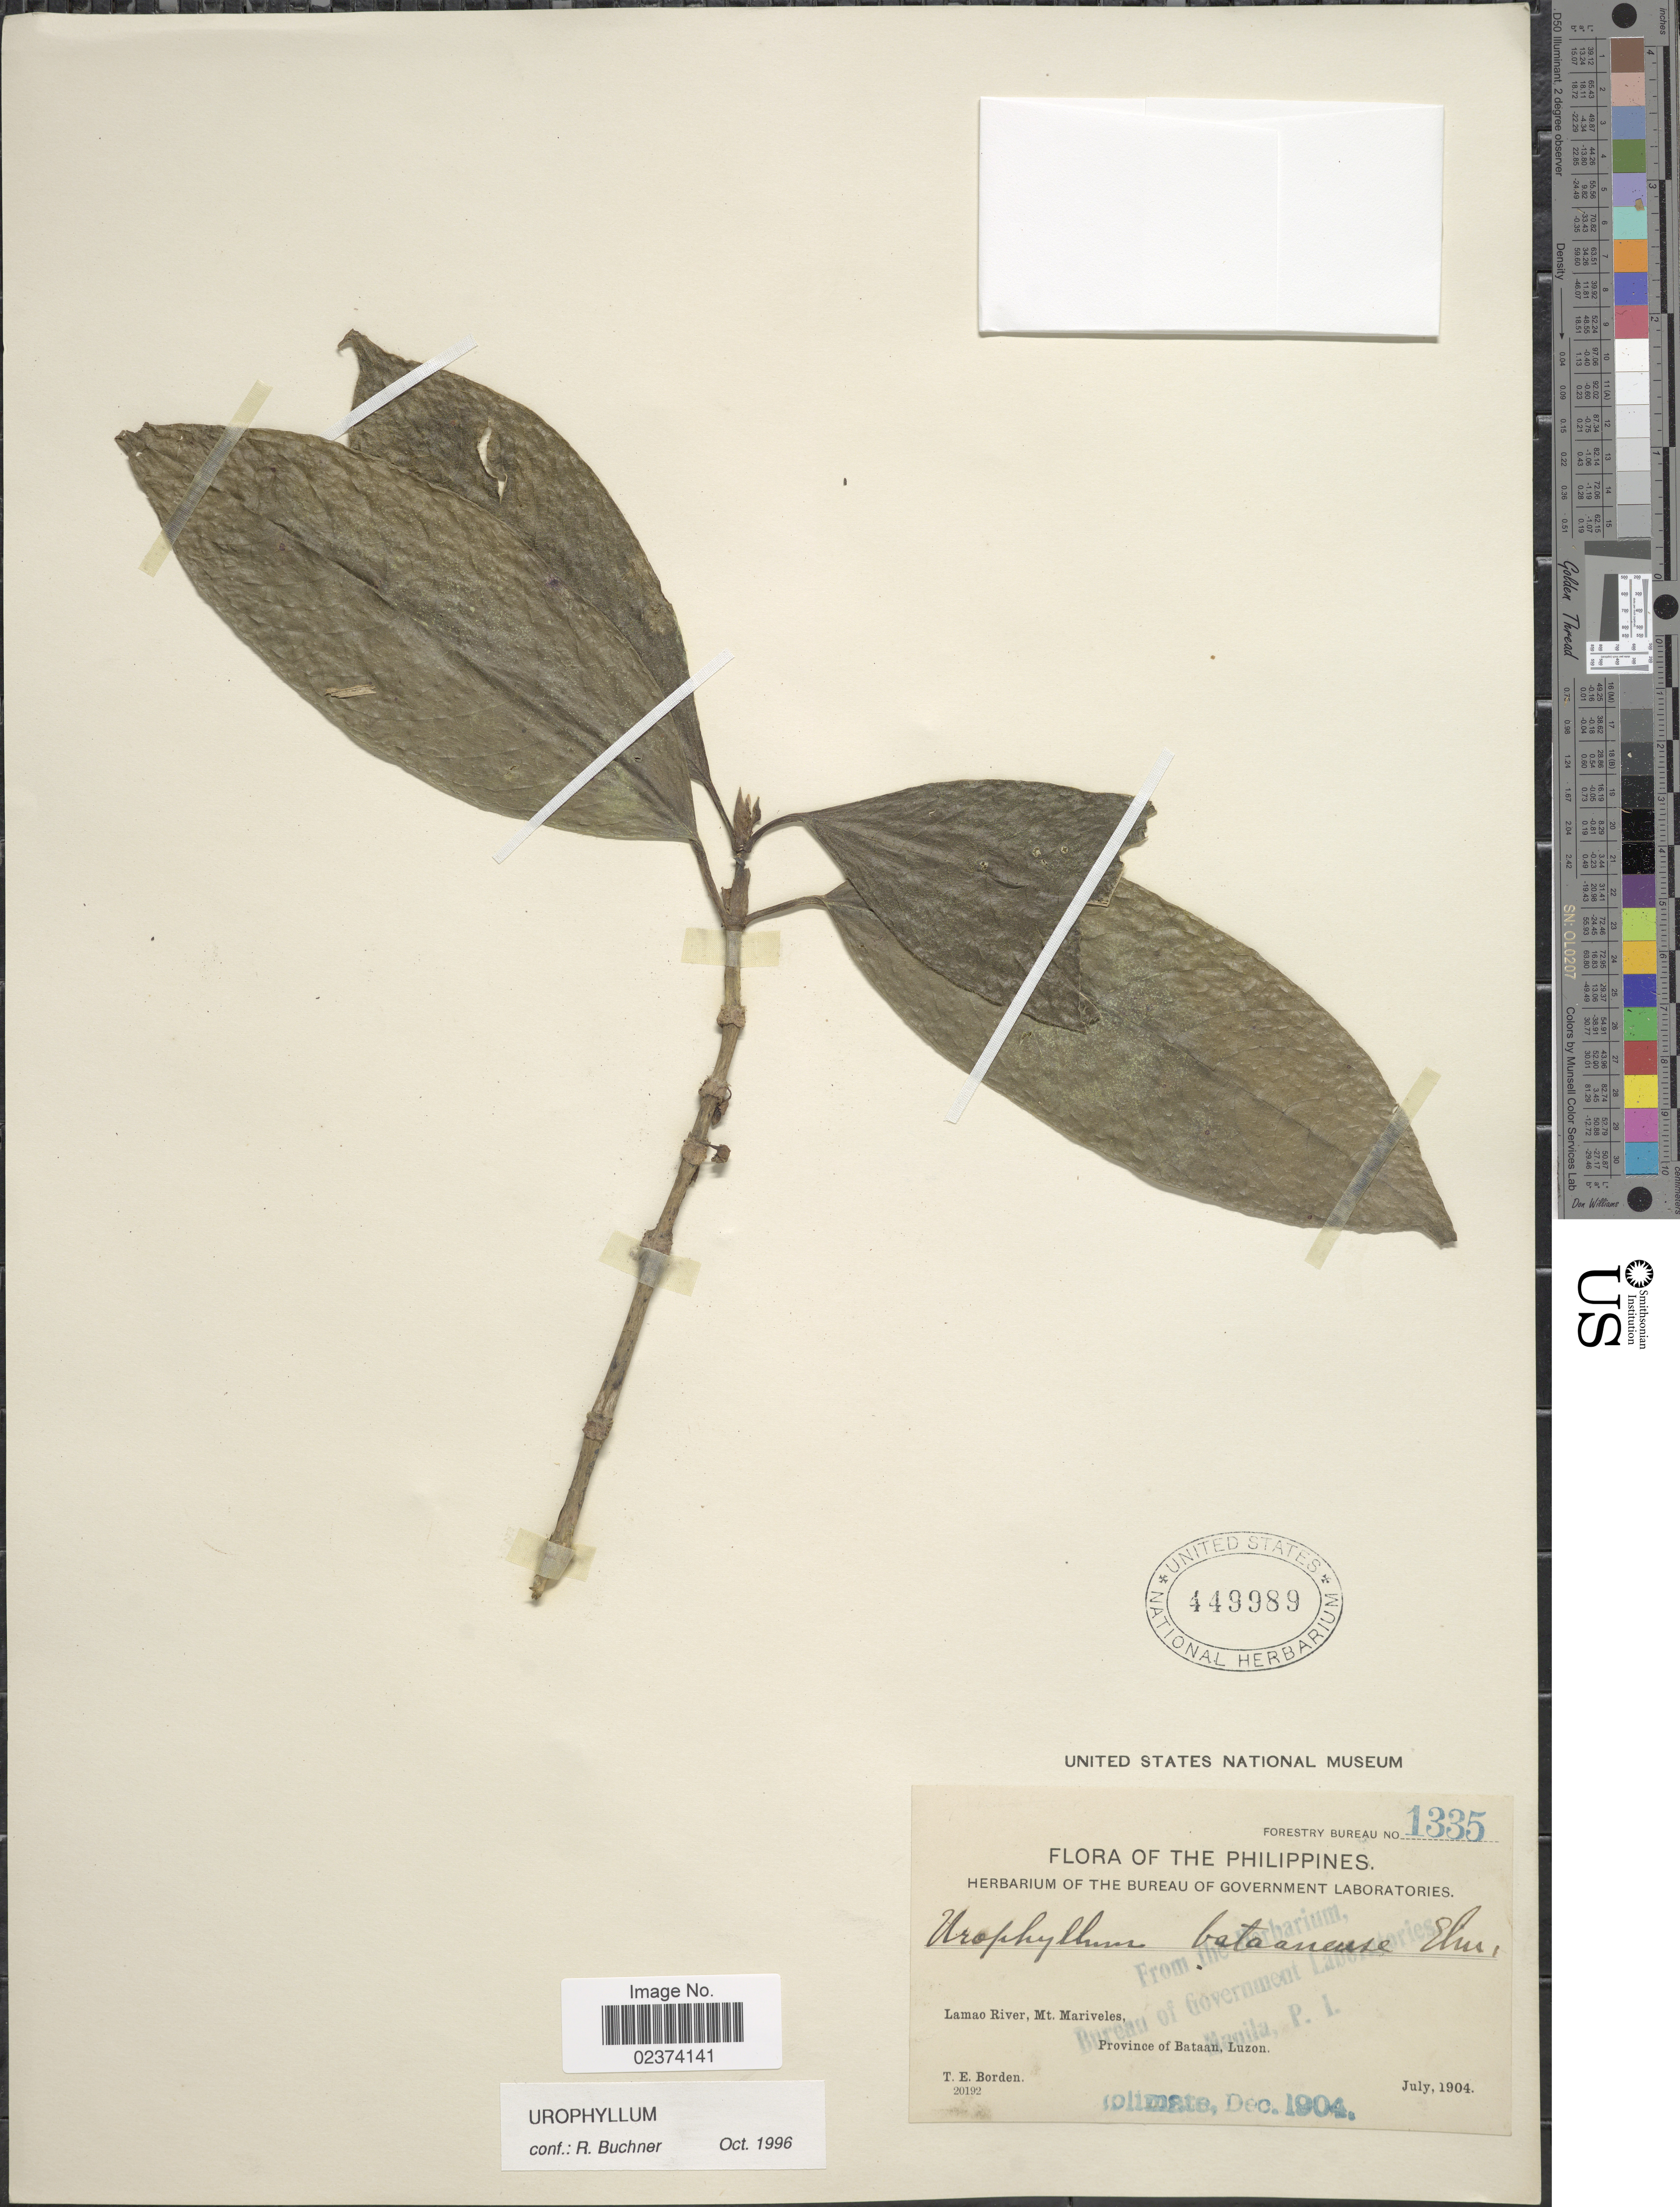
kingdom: Plantae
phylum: Tracheophyta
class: Magnoliopsida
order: Gentianales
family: Rubiaceae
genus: Urophyllum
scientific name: Urophyllum sp.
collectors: T. E. Borden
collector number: Forestry Bureau 1335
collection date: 1904-07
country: Philippines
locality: Lamao River, Mt. Mariveles, Province of Bataan, Luzon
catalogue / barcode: US 449989